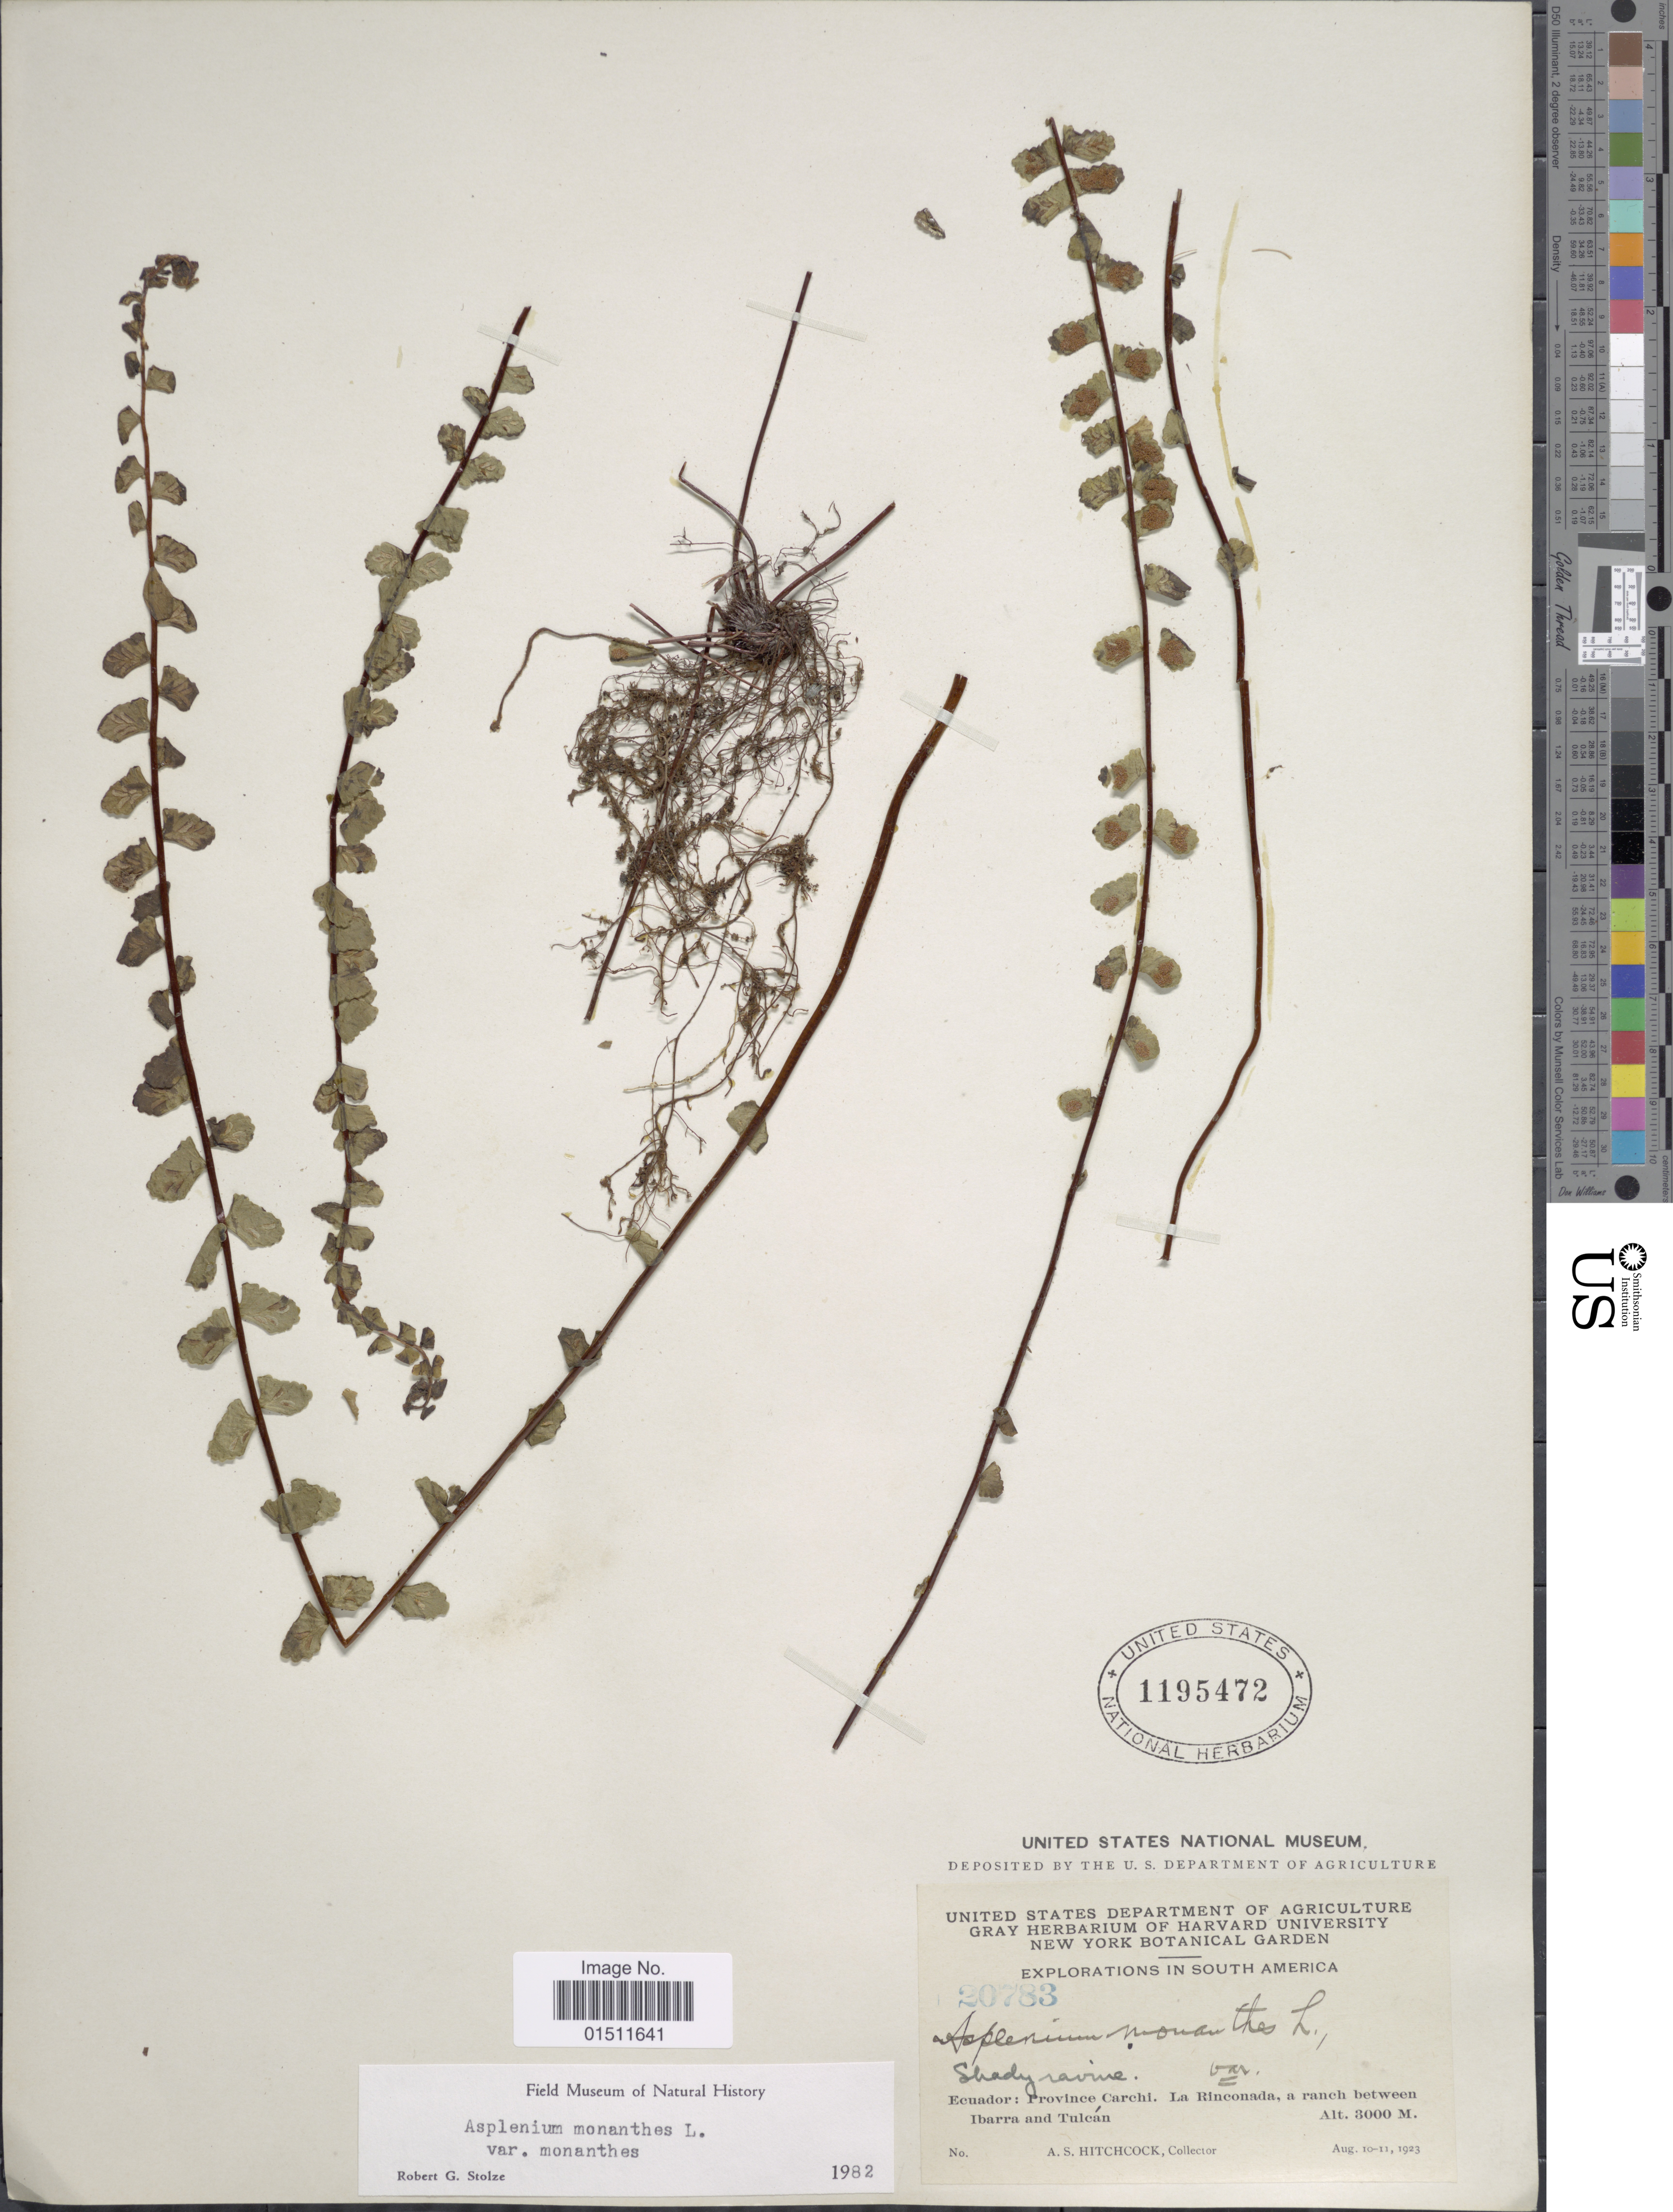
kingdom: Plantae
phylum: Tracheophyta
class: Polypodiopsida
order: Polypodiales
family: Aspleniaceae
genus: Asplenium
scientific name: Asplenium monanthes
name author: L.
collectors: A. S. Hitchcock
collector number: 20783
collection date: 1923-08-10/1923-08-11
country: Ecuador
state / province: Carchi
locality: Province Carchi, La Rinconada, a ranch between Ibarra and Tulcan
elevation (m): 3000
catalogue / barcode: US 1195472